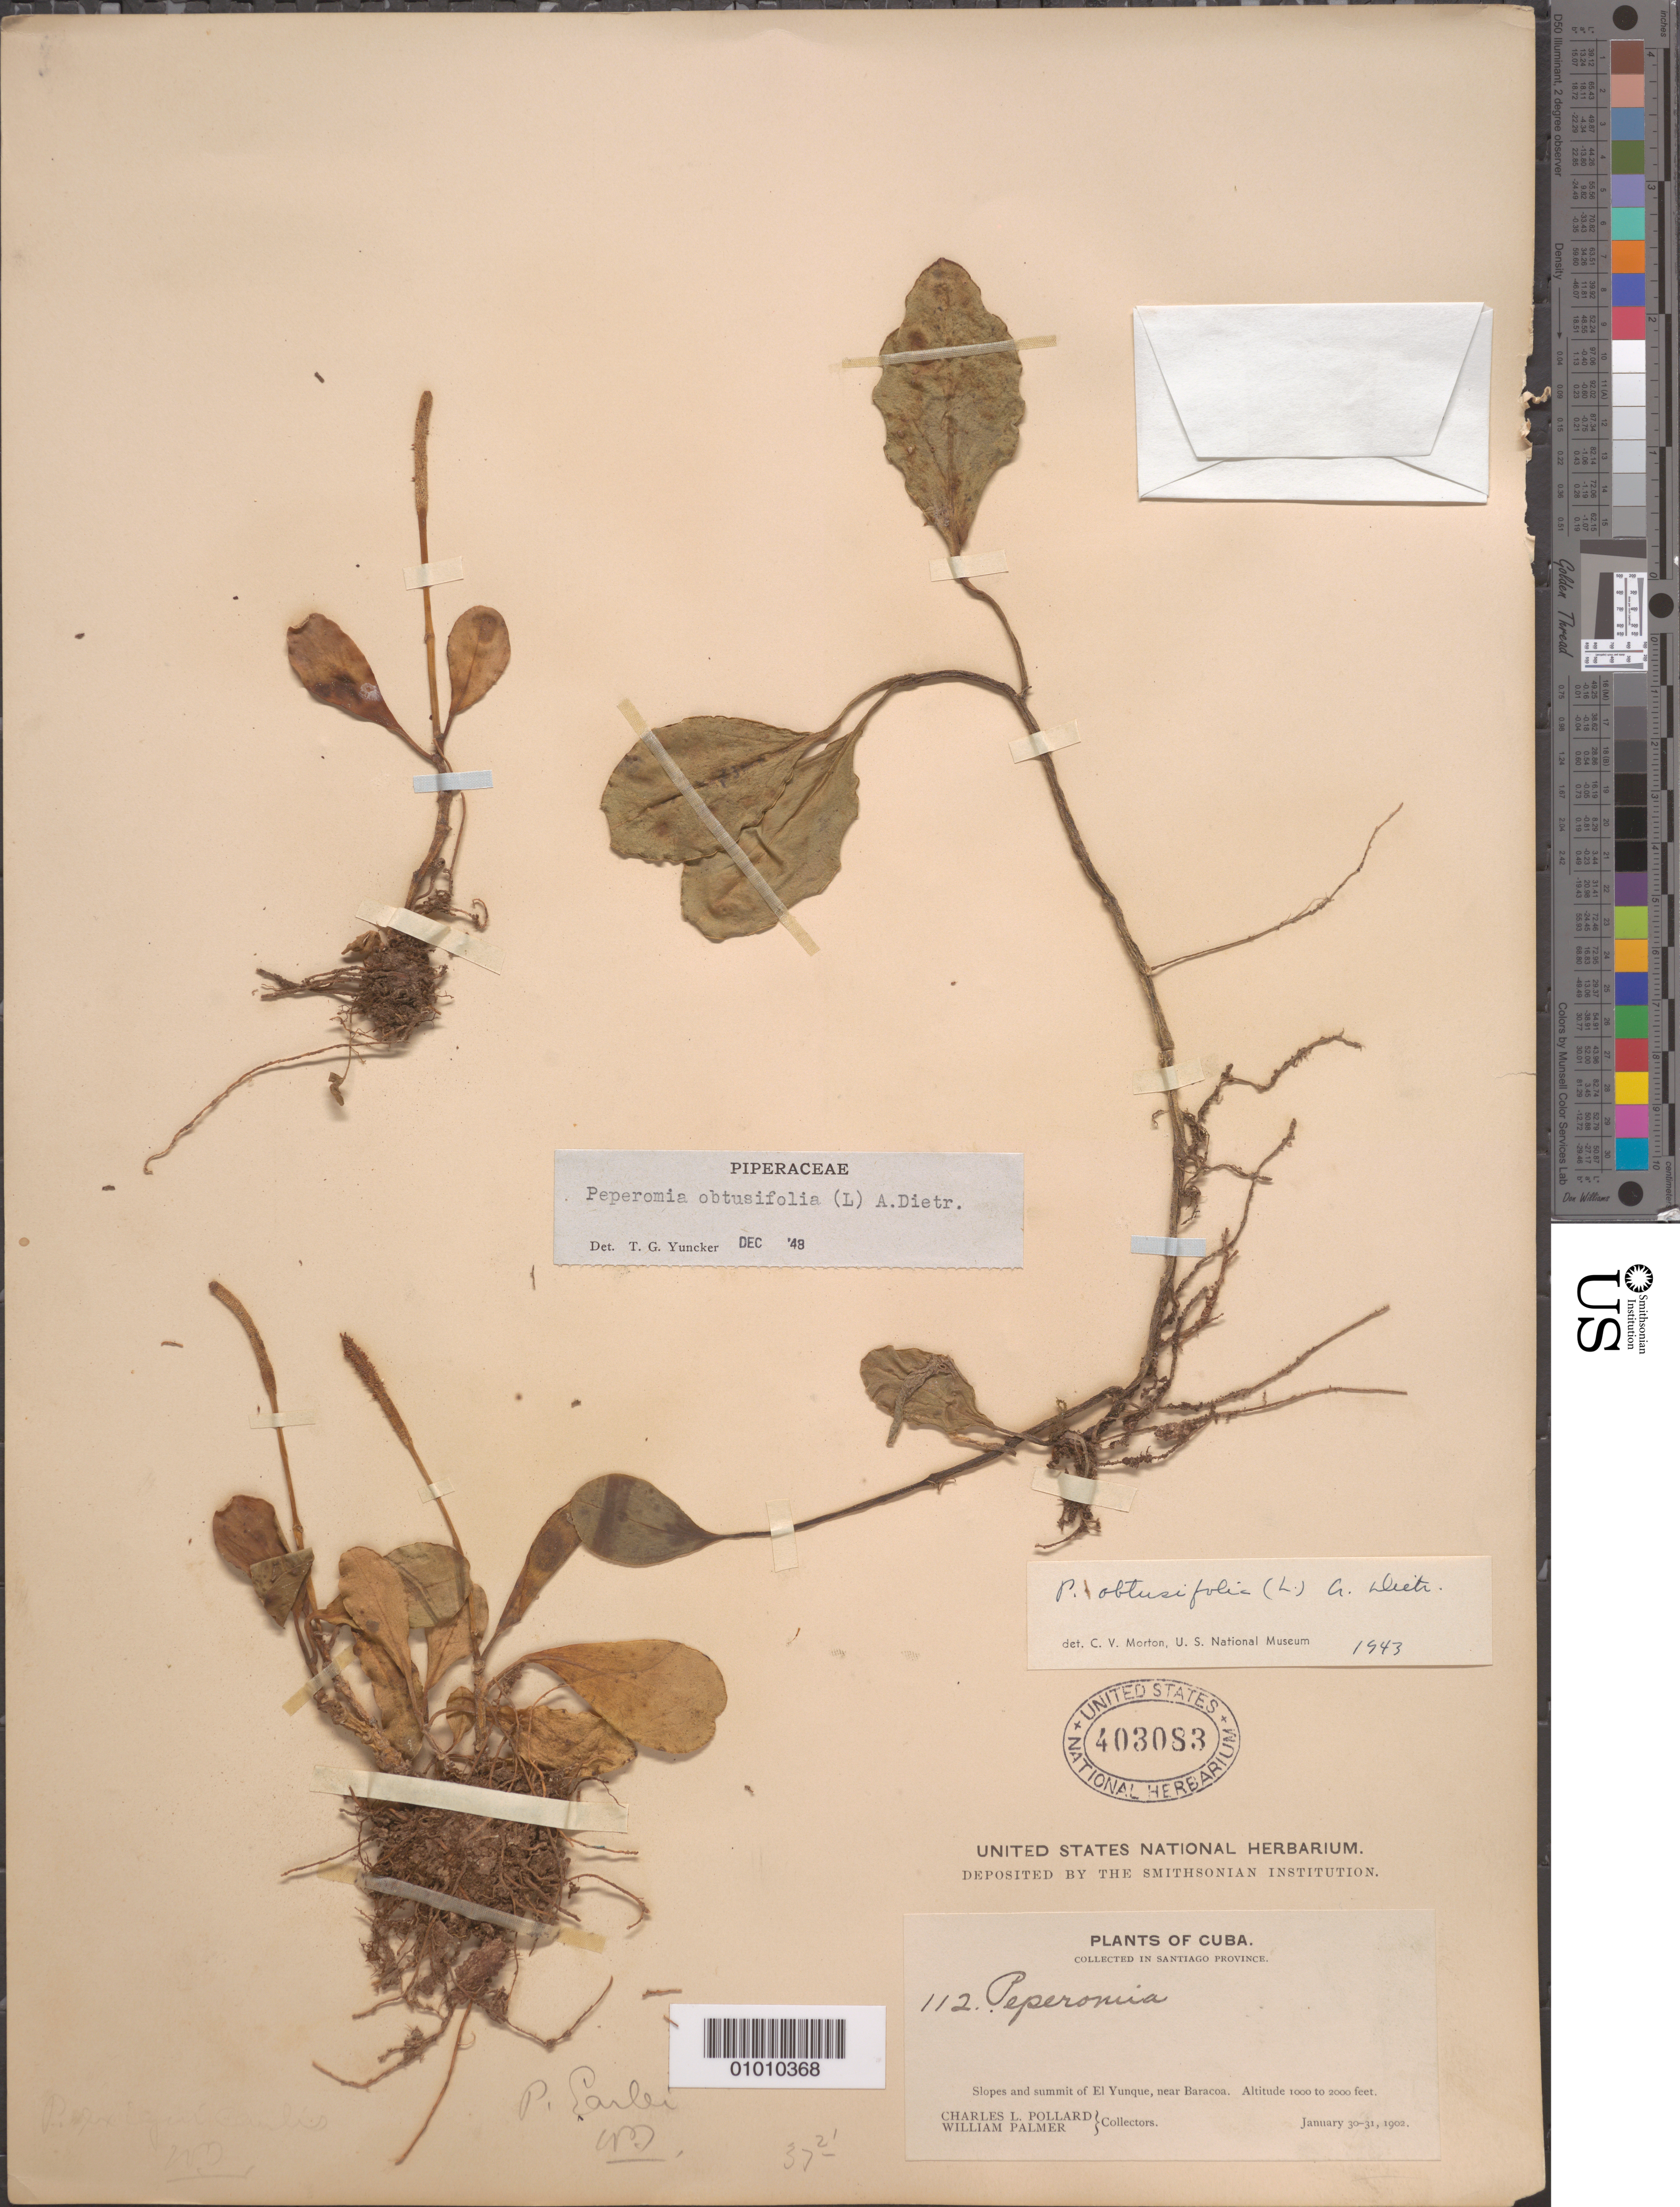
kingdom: Plantae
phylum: Tracheophyta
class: Magnoliopsida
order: Piperales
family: Piperaceae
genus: Peperomia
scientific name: Peperomia obtusifolia var. obtusifolia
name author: (L.) A. Dietr.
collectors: C. L. Pollard & W. Palmer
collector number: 112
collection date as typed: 30 Jan 1902 to 31 Jan 1902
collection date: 1902-01-30/1902-01-31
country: Cuba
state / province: Santiago de Cuba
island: Cuba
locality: Slopes and summit of El Yunque, near Baracoa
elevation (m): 305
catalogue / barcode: US 403083